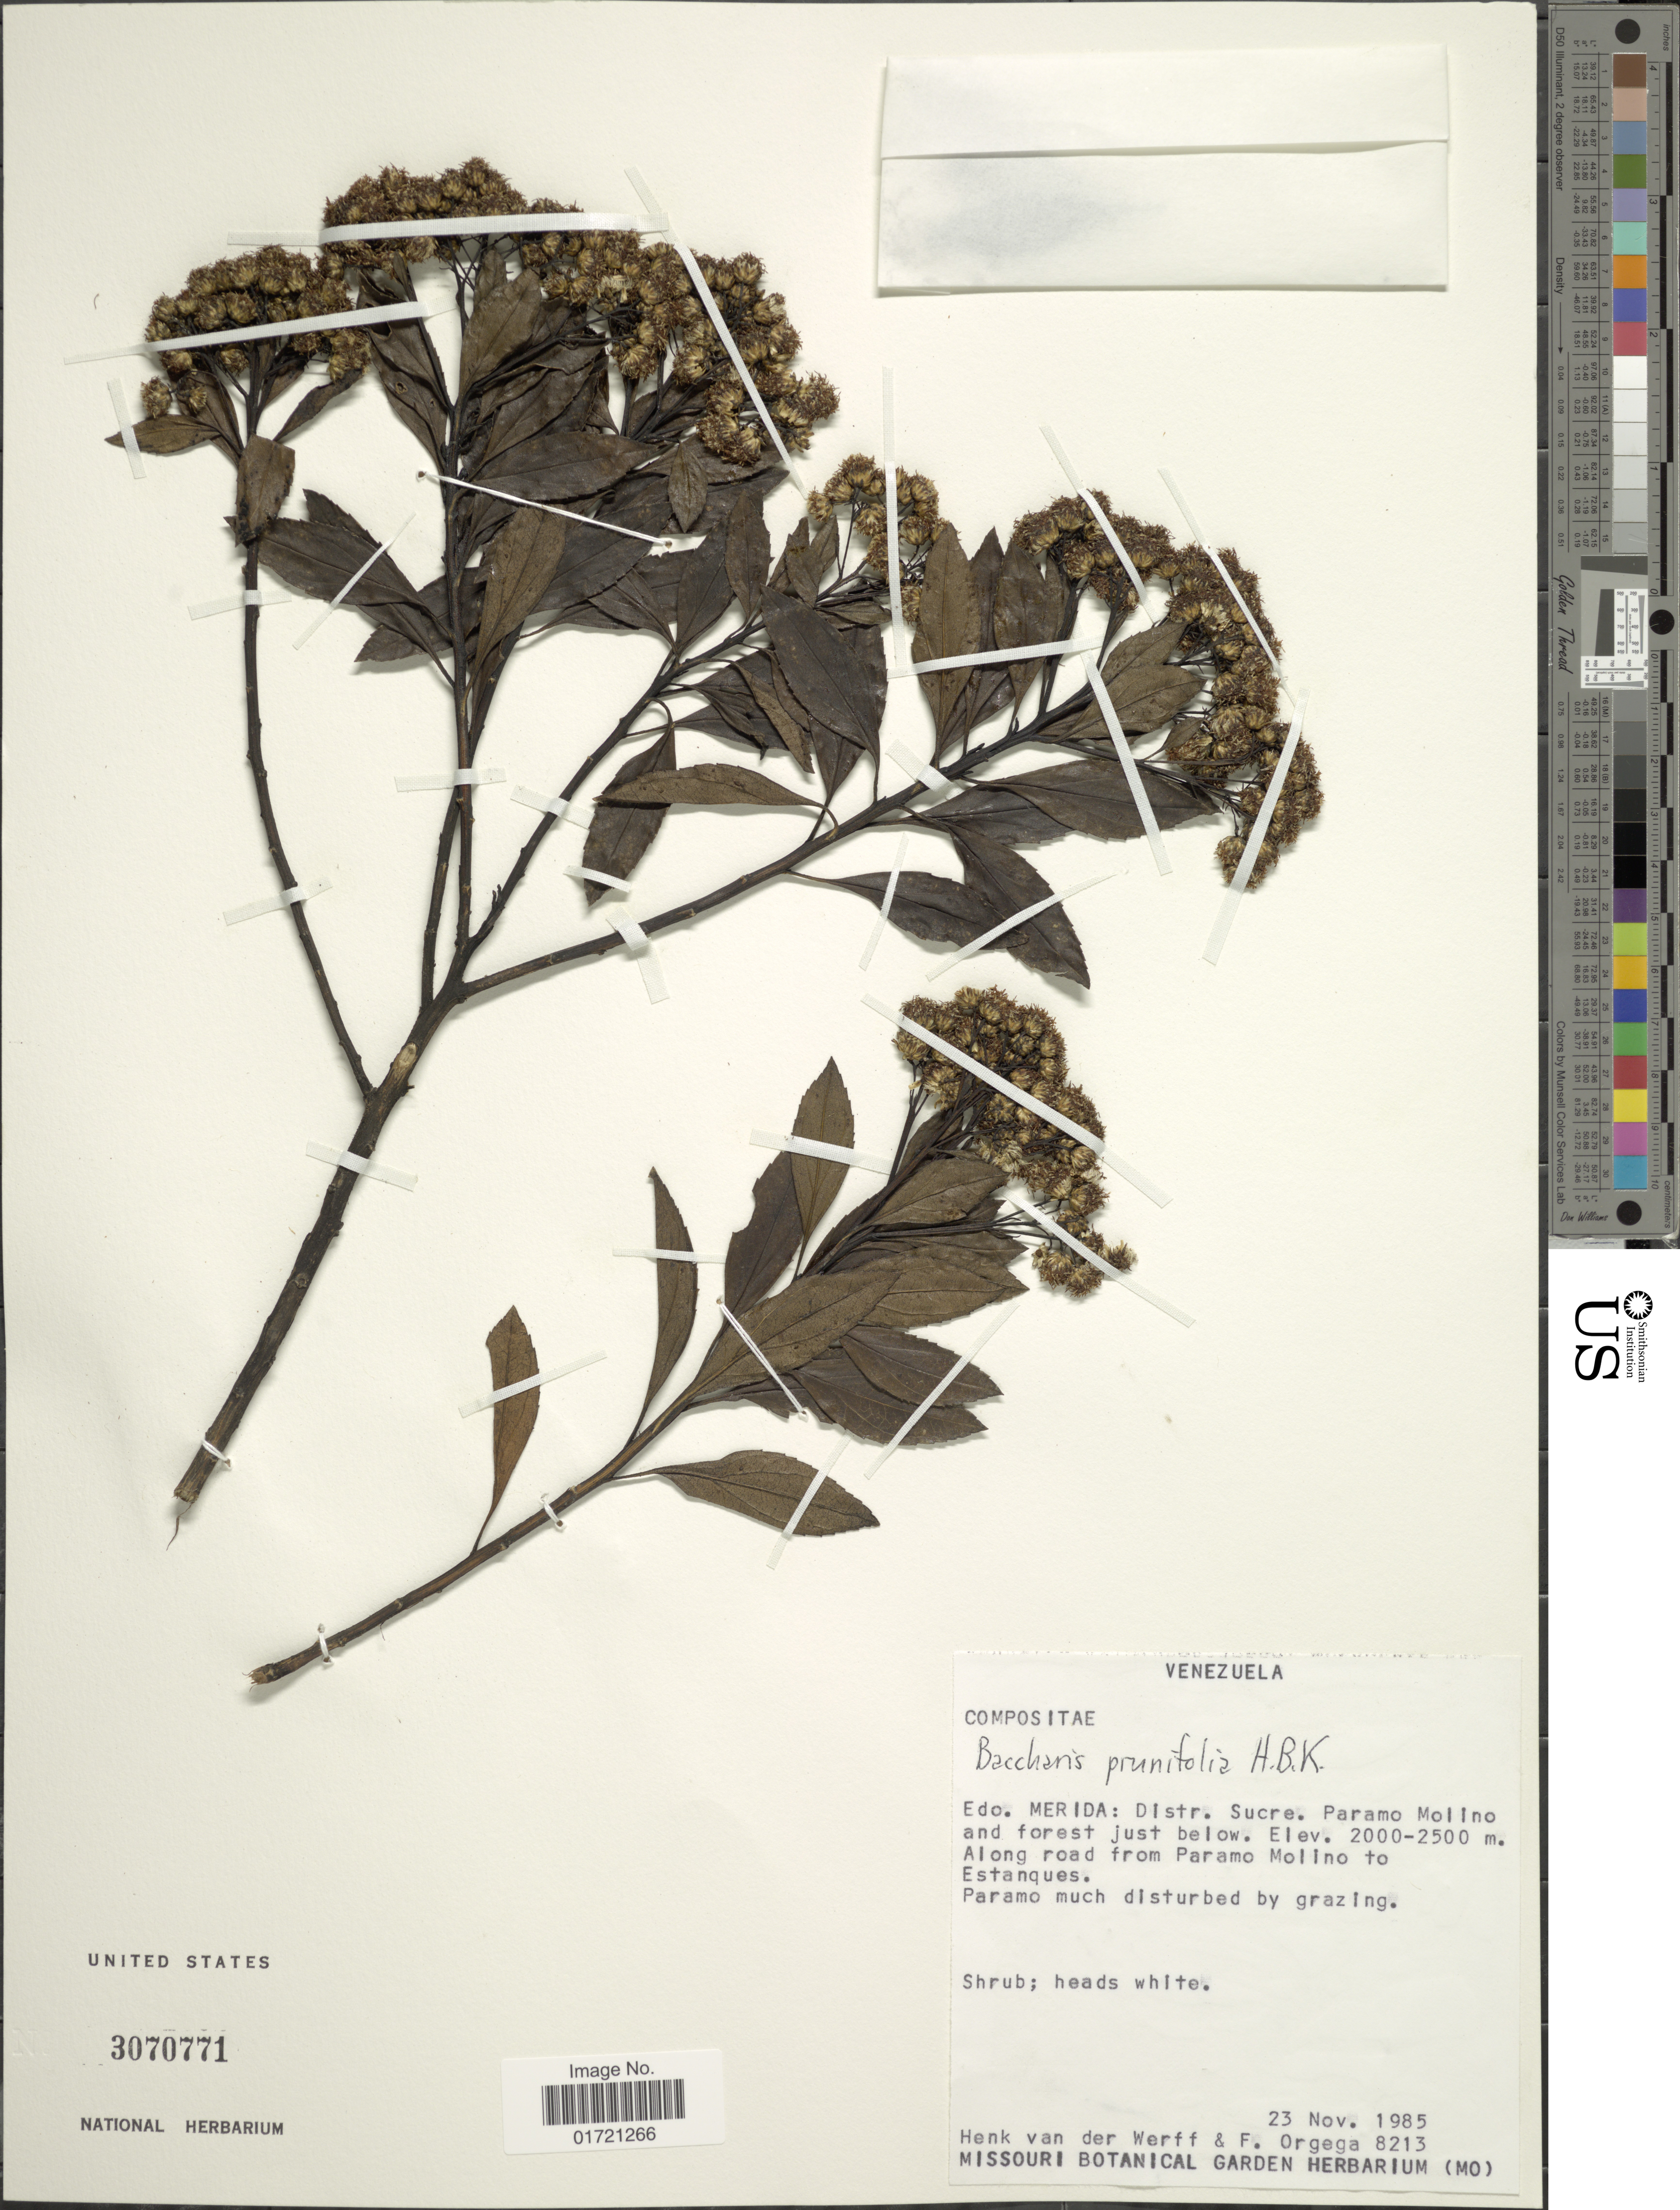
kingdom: Plantae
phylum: Tracheophyta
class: Magnoliopsida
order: Asterales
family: Asteraceae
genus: Baccharis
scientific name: Baccharis prunifolia var. subprunifolia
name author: Cuatrec.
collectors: H. van der Werff & F. Orgega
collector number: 8213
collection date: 1985-11-23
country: Venezuela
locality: Edo. Merida: Distr. Sucre. Paramo Molino and forest just below.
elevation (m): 2000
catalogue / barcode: US 3070771